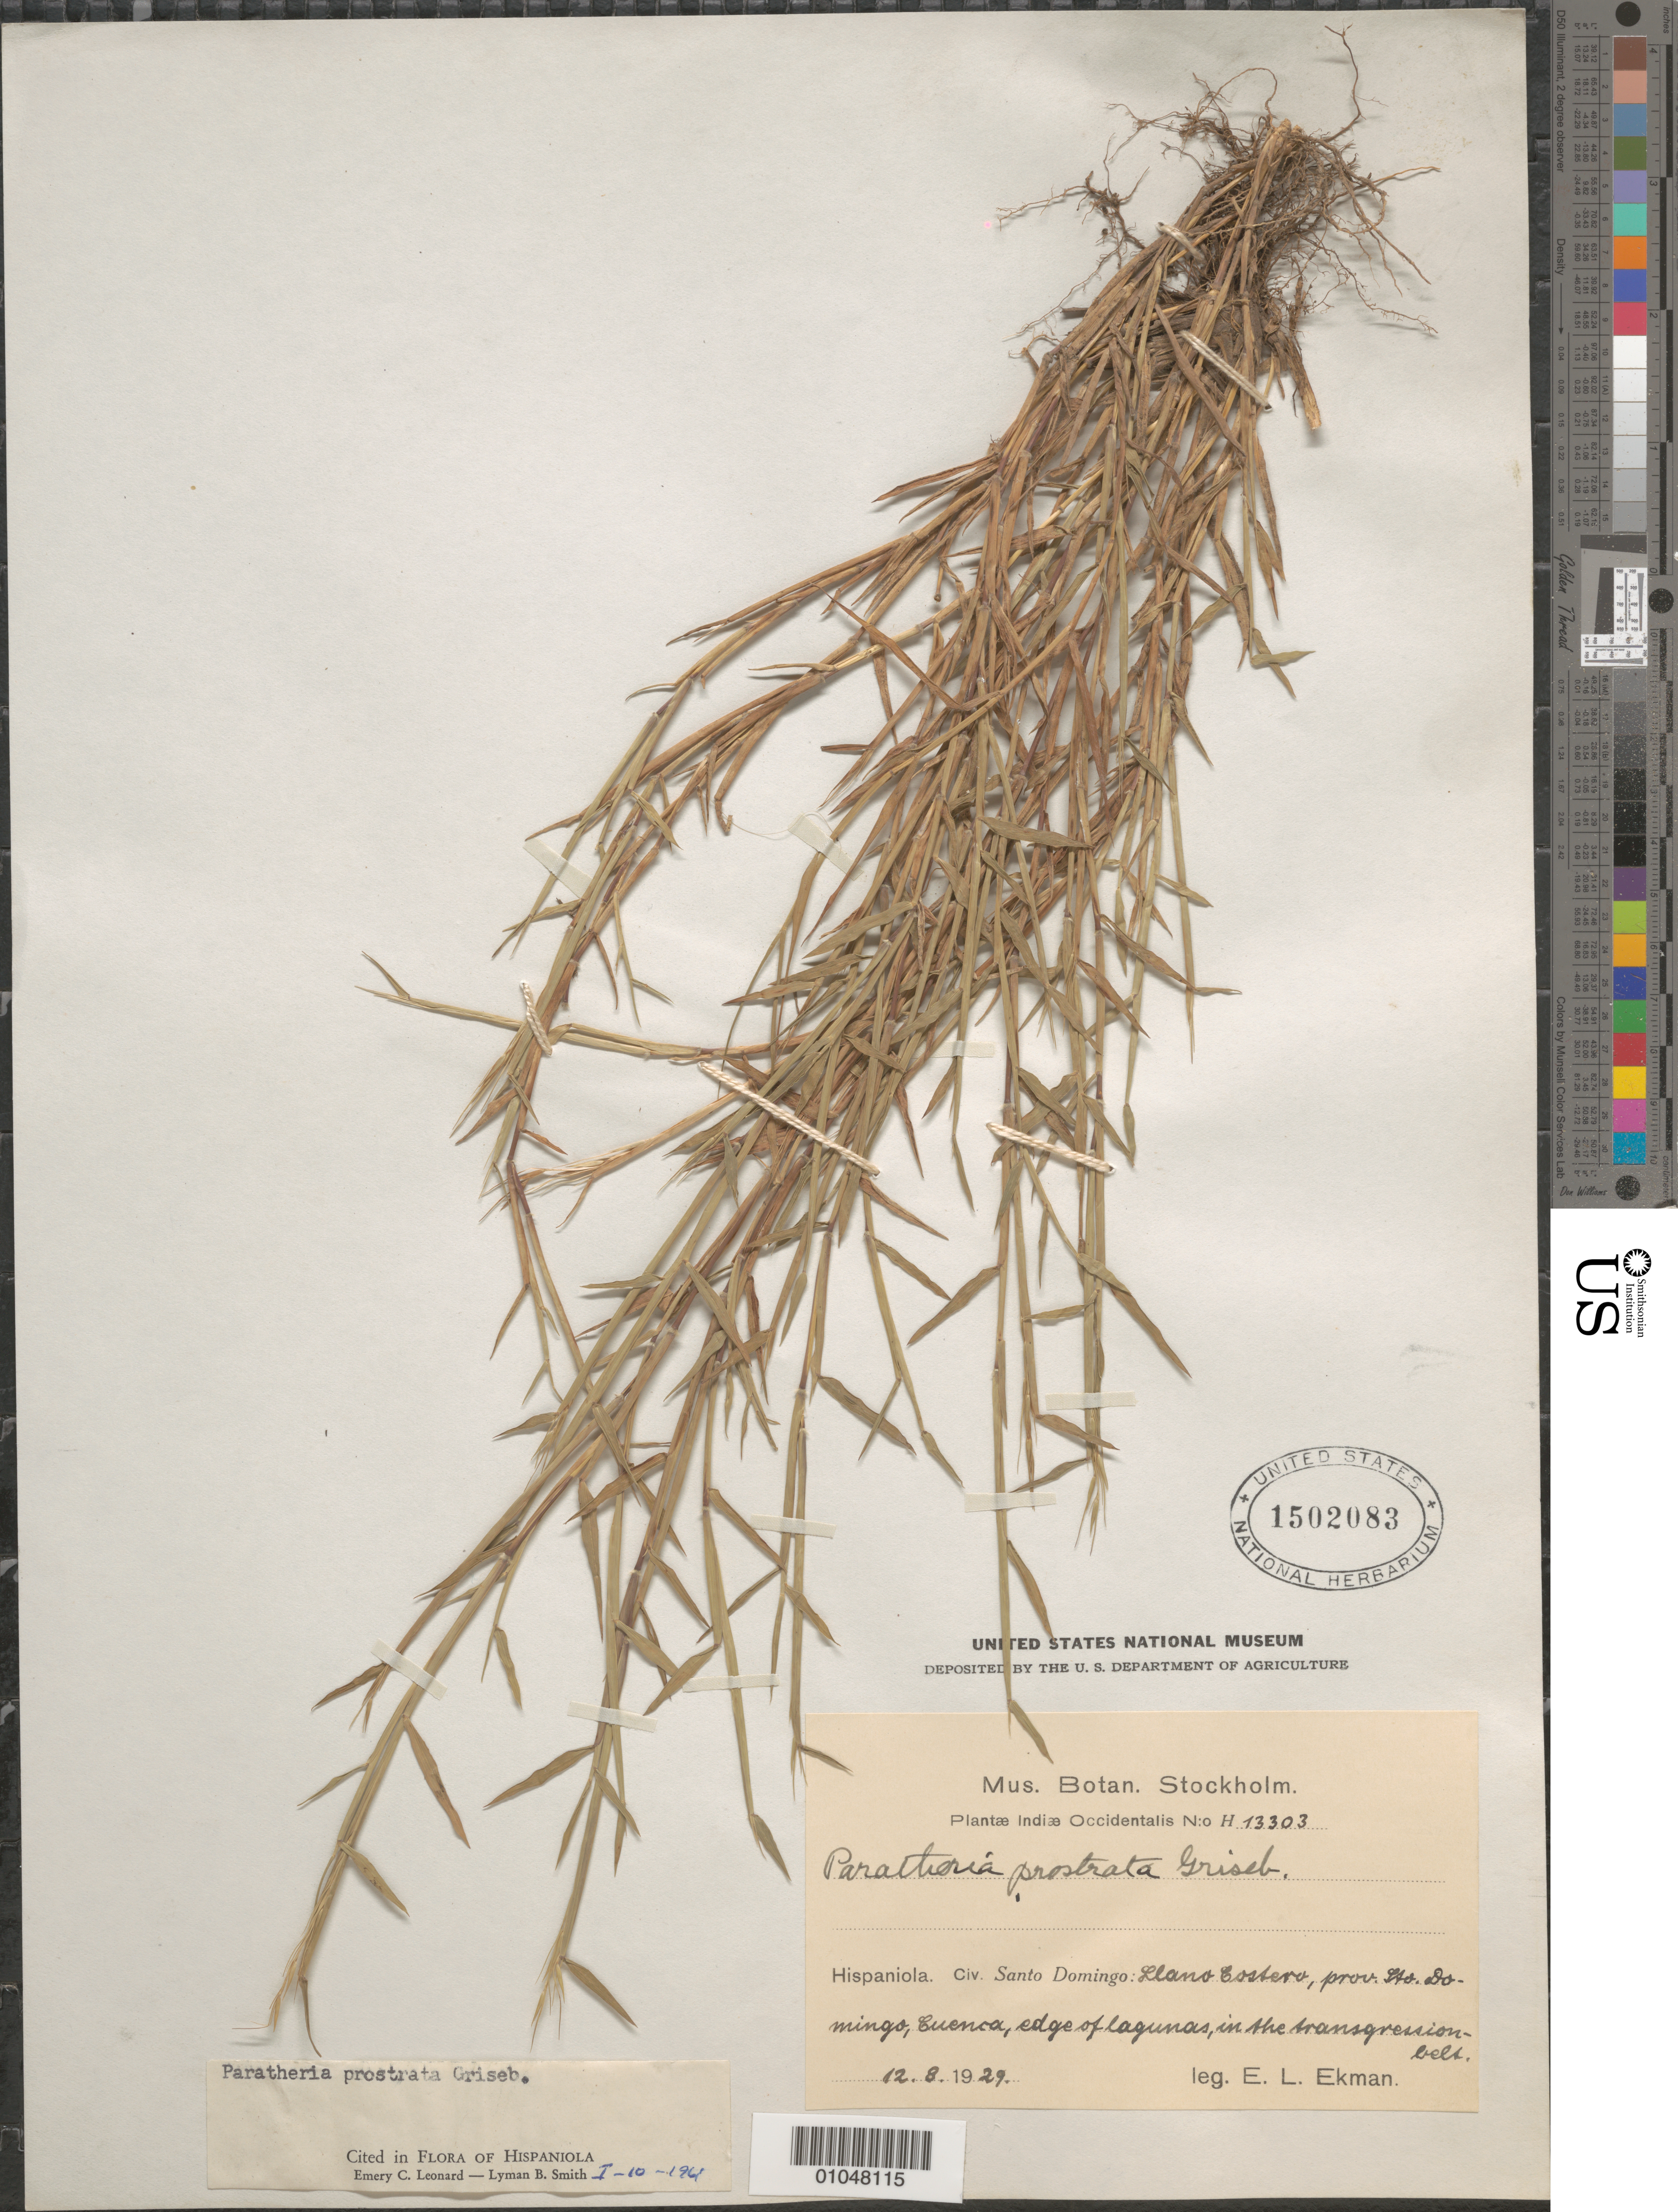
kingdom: Plantae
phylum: Tracheophyta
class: Liliopsida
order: Poales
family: Poaceae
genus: Paratheria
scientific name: Paratheria prostrata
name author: Griseb.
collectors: E. L. Ekman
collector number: H 13303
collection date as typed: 12 Aug 1929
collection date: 1929-08-12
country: Dominican Republic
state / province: Distrito Nacional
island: Hispaniola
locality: Llano Costero, Cuenca, edge of laguna in the transgression belt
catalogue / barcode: US 1502083